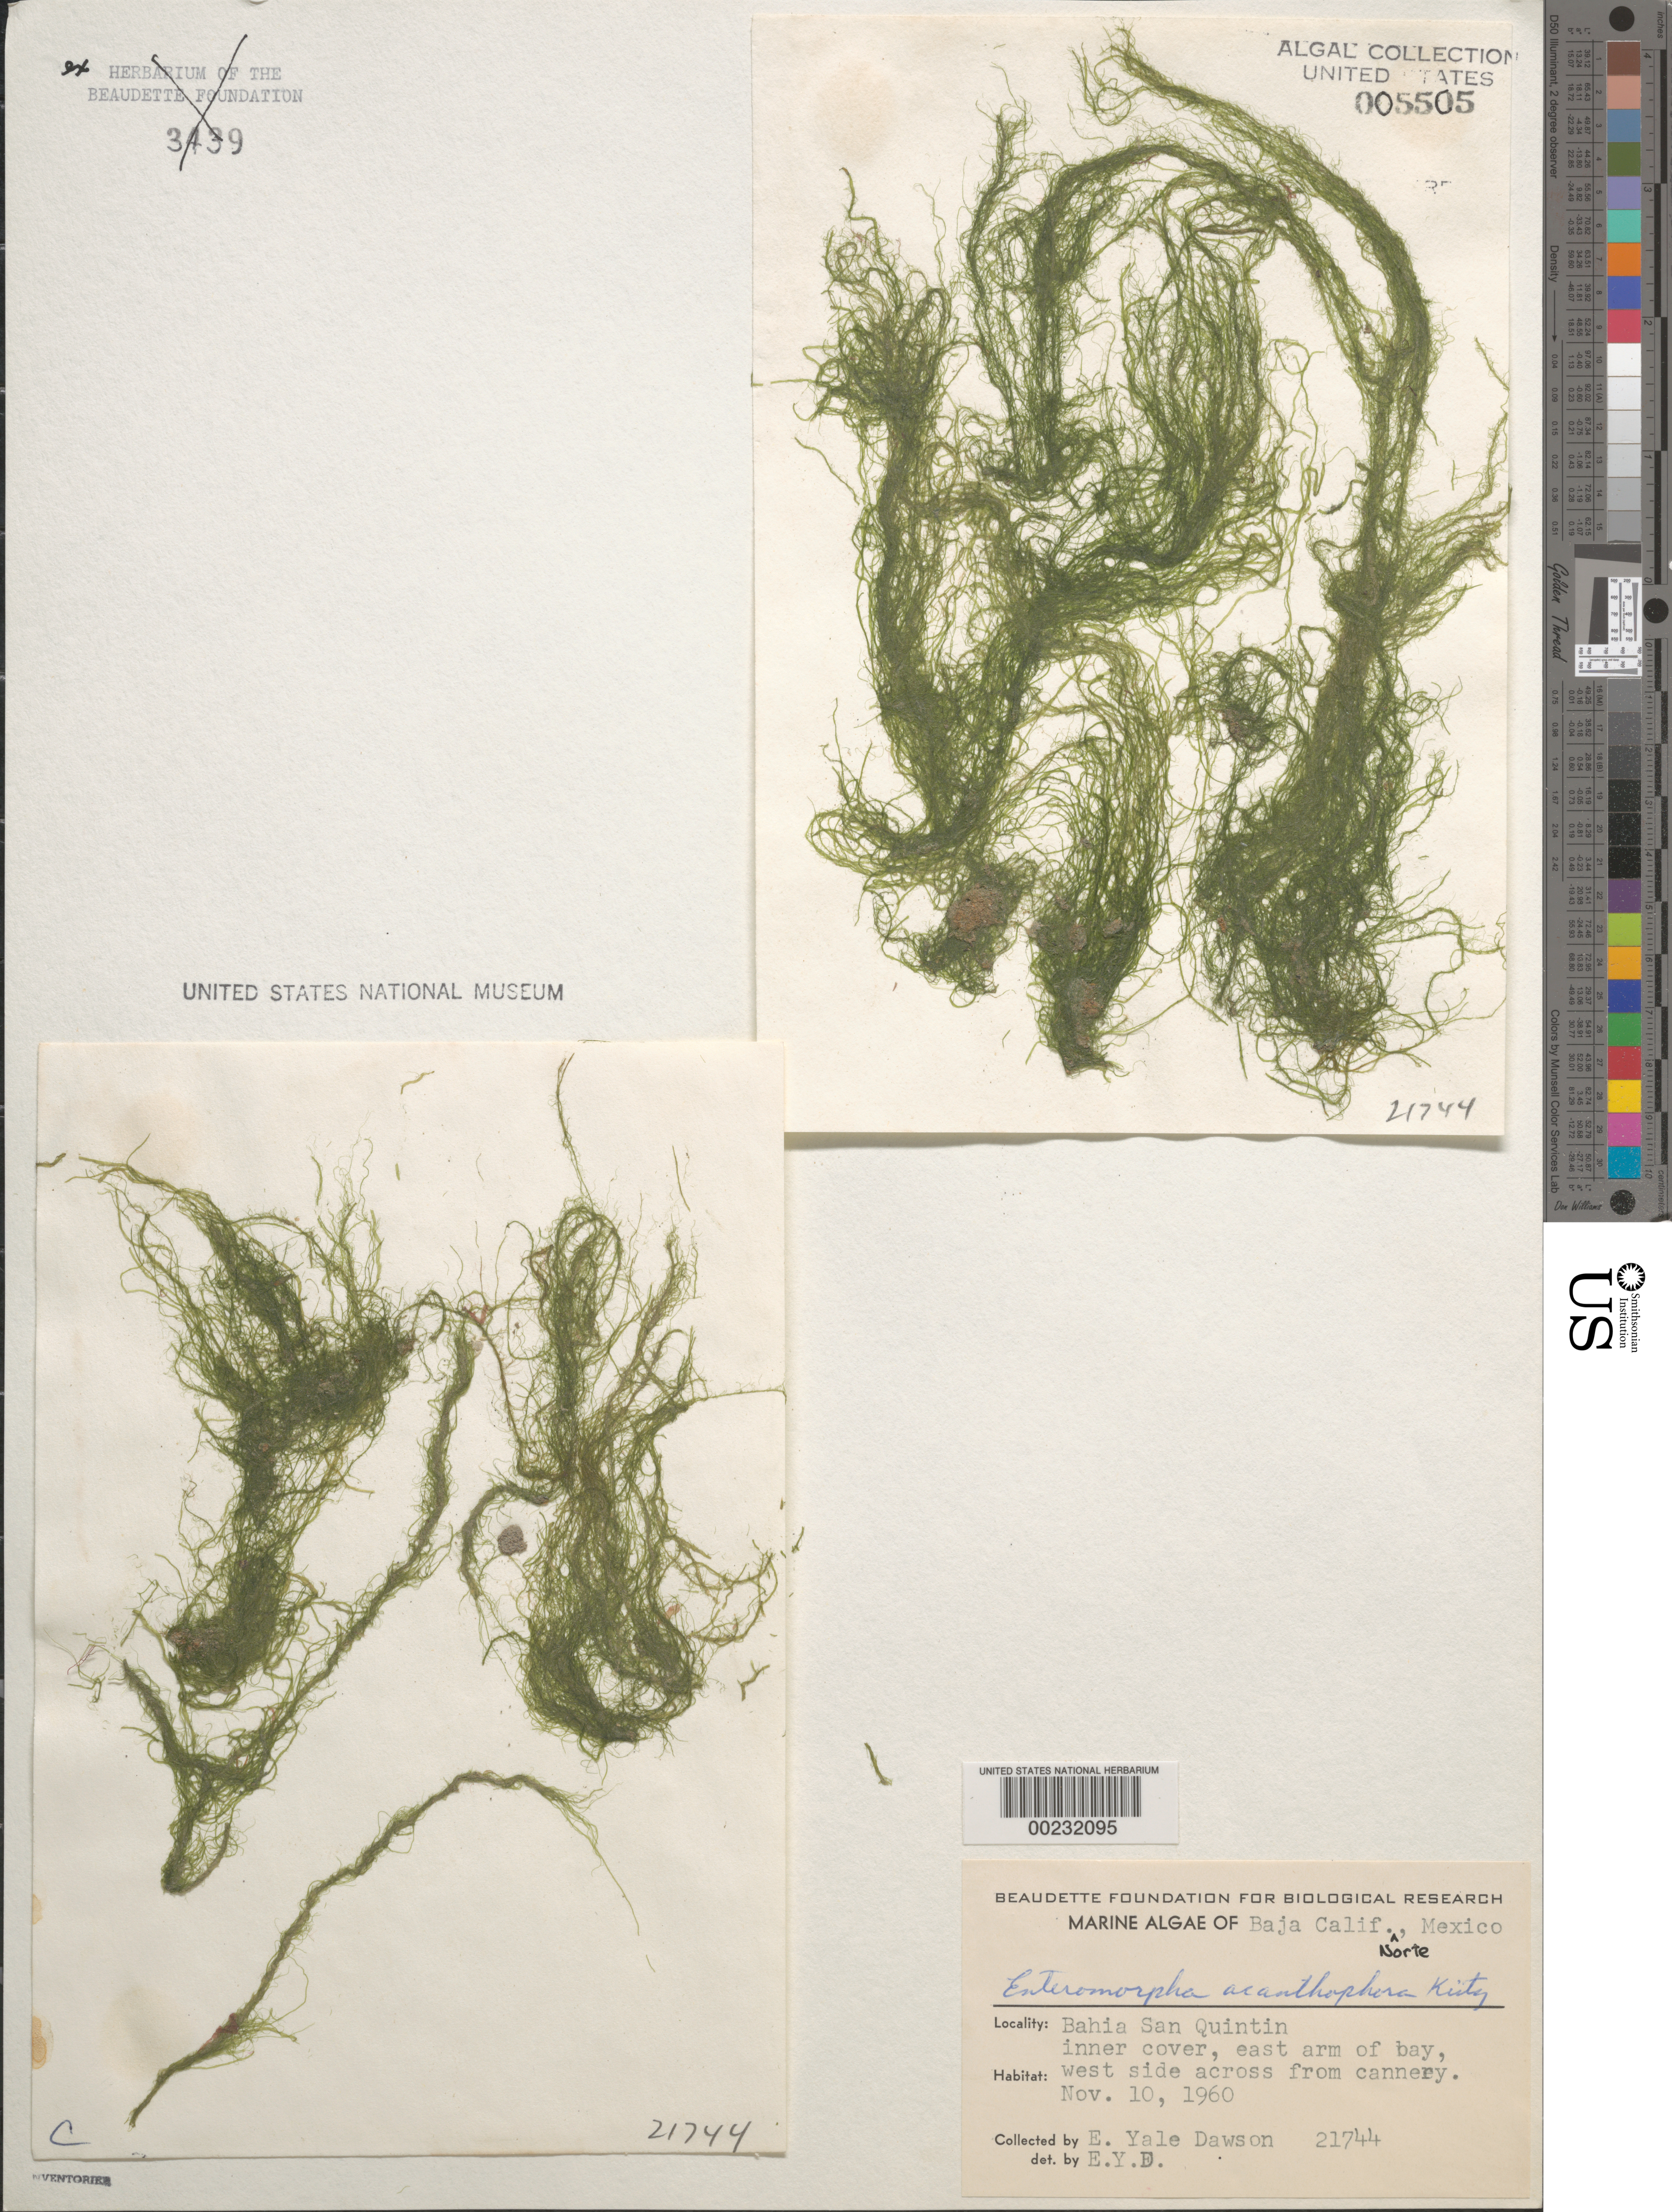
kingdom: Plantae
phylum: Chlorophyta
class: Ulvophyceae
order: Ulvales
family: Ulvaceae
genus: Ulva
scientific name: Ulva acanthophora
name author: (Kütz.) H.S. Hayden et al.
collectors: E. Y. Dawson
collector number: EYD 21744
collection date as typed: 10 Nov 1960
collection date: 1960-11-10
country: Mexico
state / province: Baja California Norte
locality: Bahia San Quintin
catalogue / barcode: US 5505